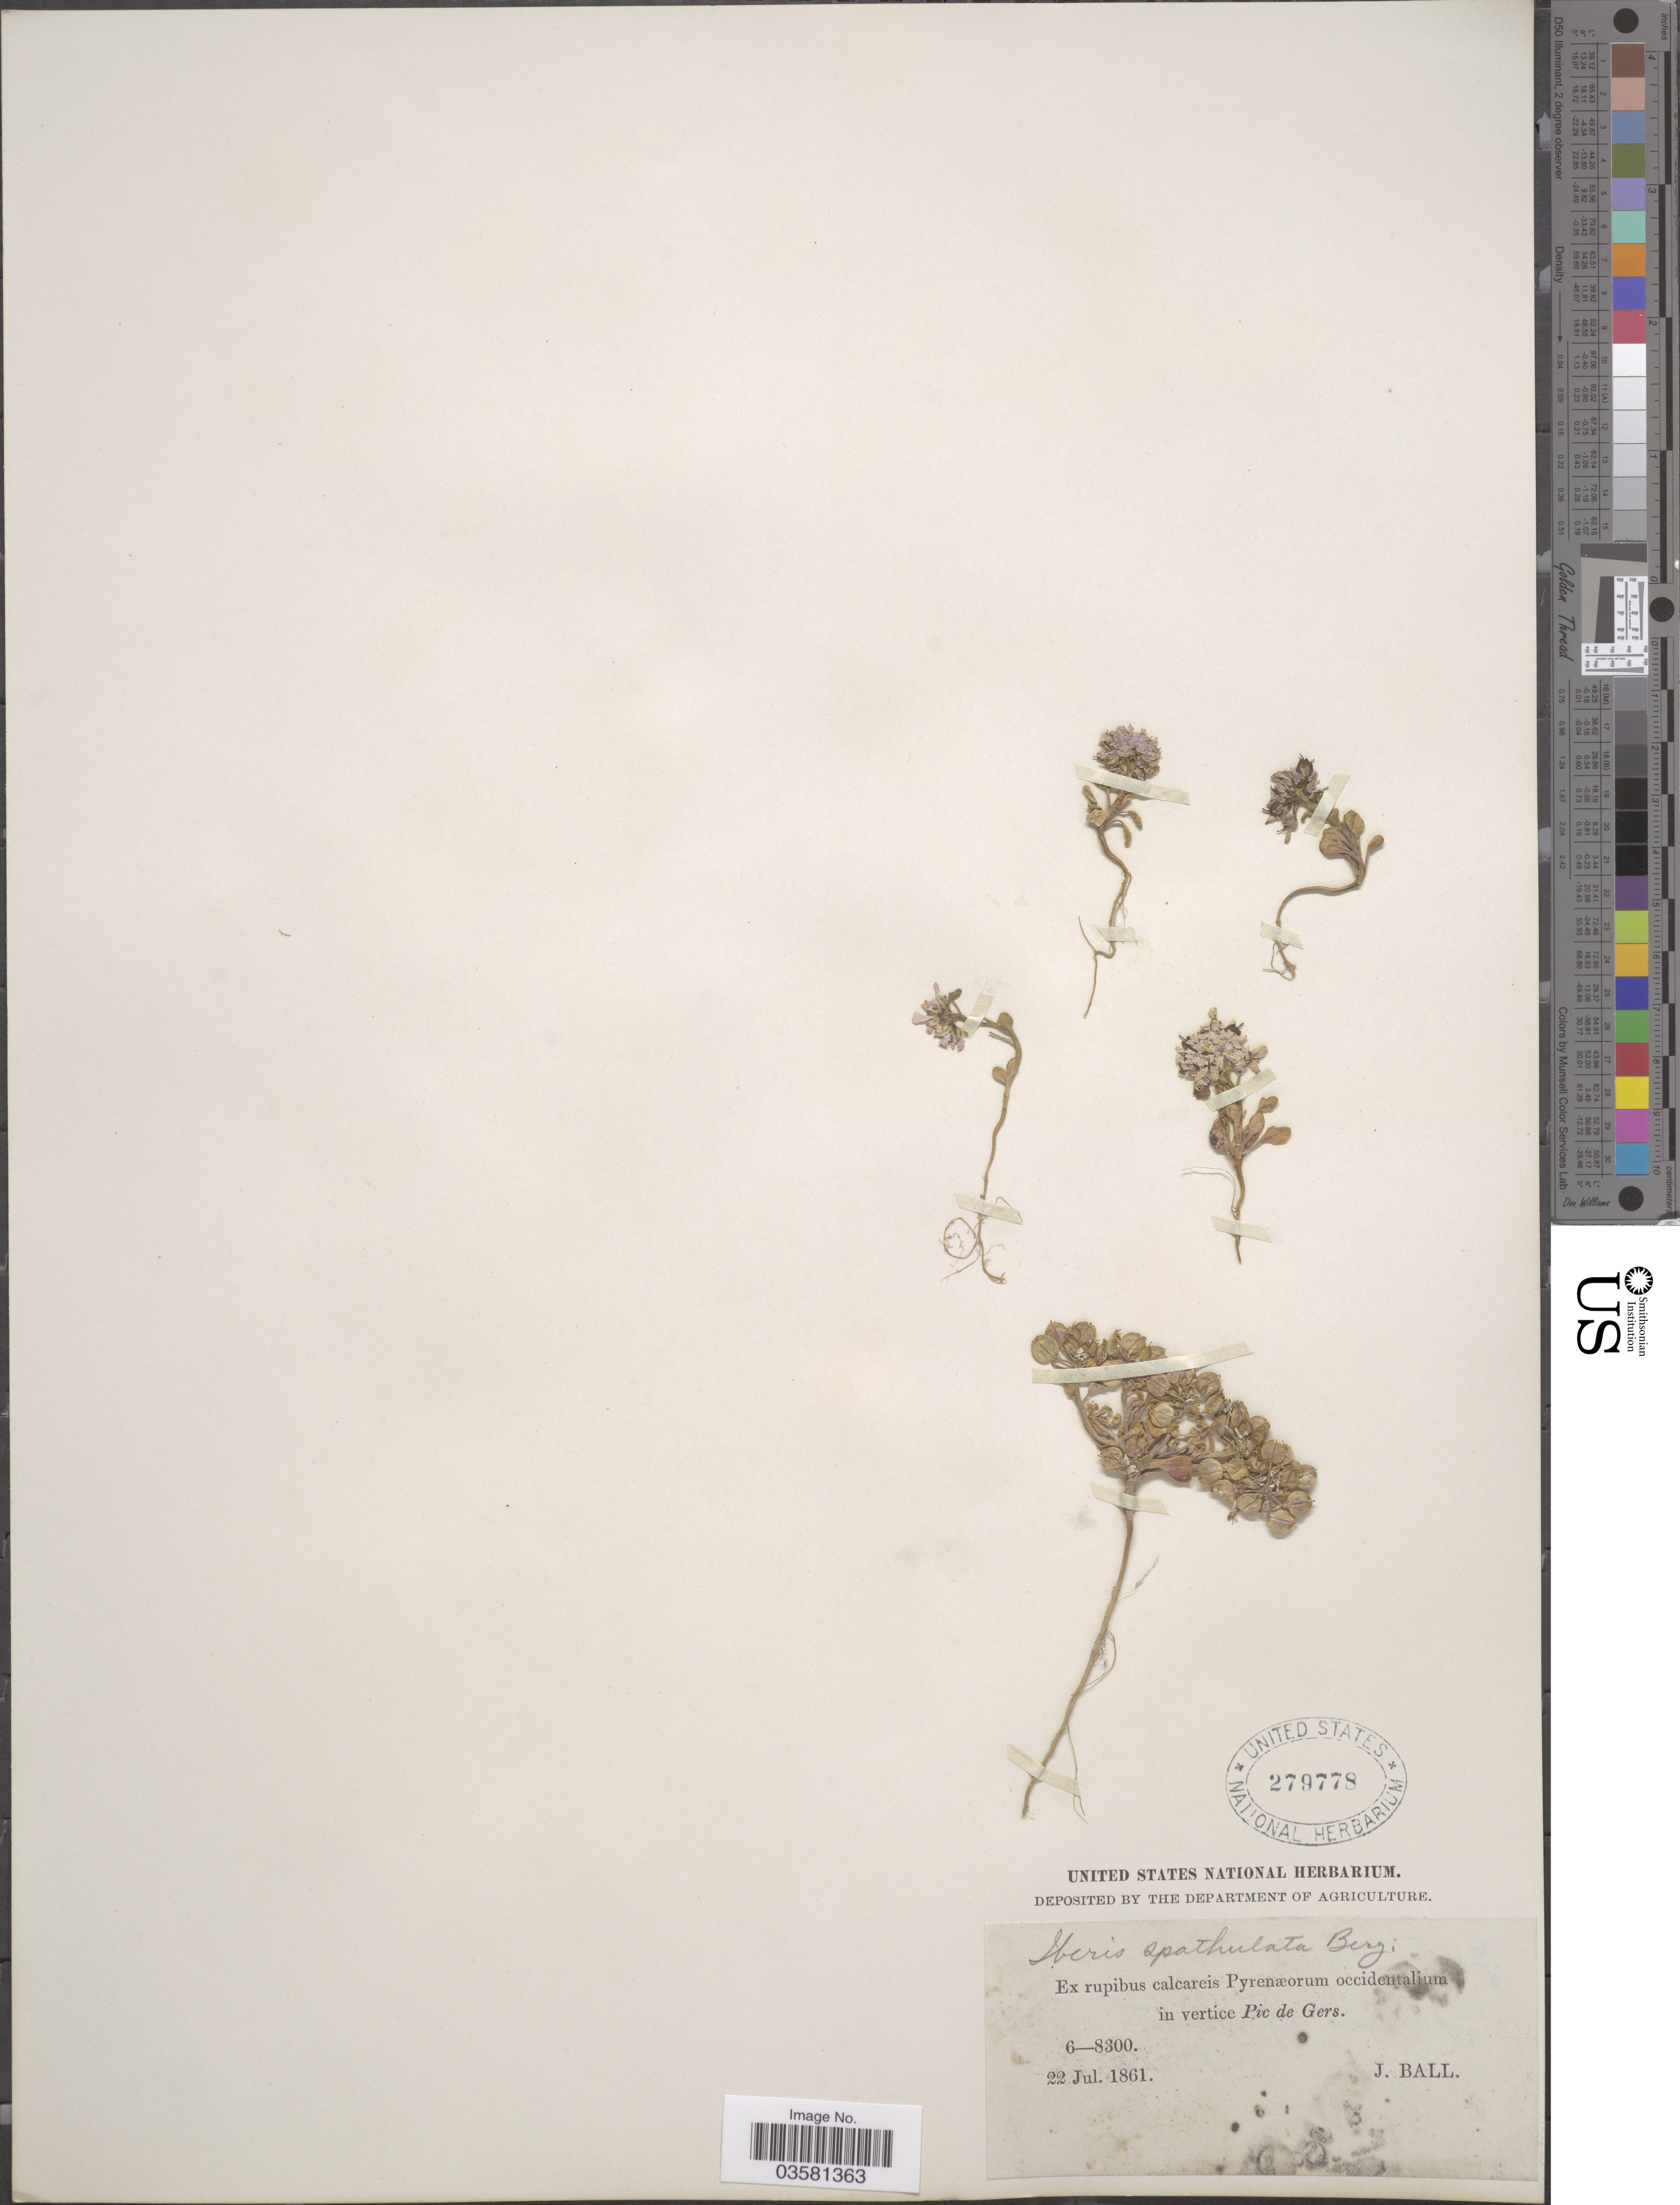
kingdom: Plantae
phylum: Tracheophyta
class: Magnoliopsida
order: Brassicales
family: Brassicaceae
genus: Iberis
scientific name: Iberis spathulata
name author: Bergeret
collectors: J. Ball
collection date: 1861-07-22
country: France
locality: Ex rupibus calcareis Pyrenæorum occidentalium in vertice Pic de Gers.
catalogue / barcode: US 279778